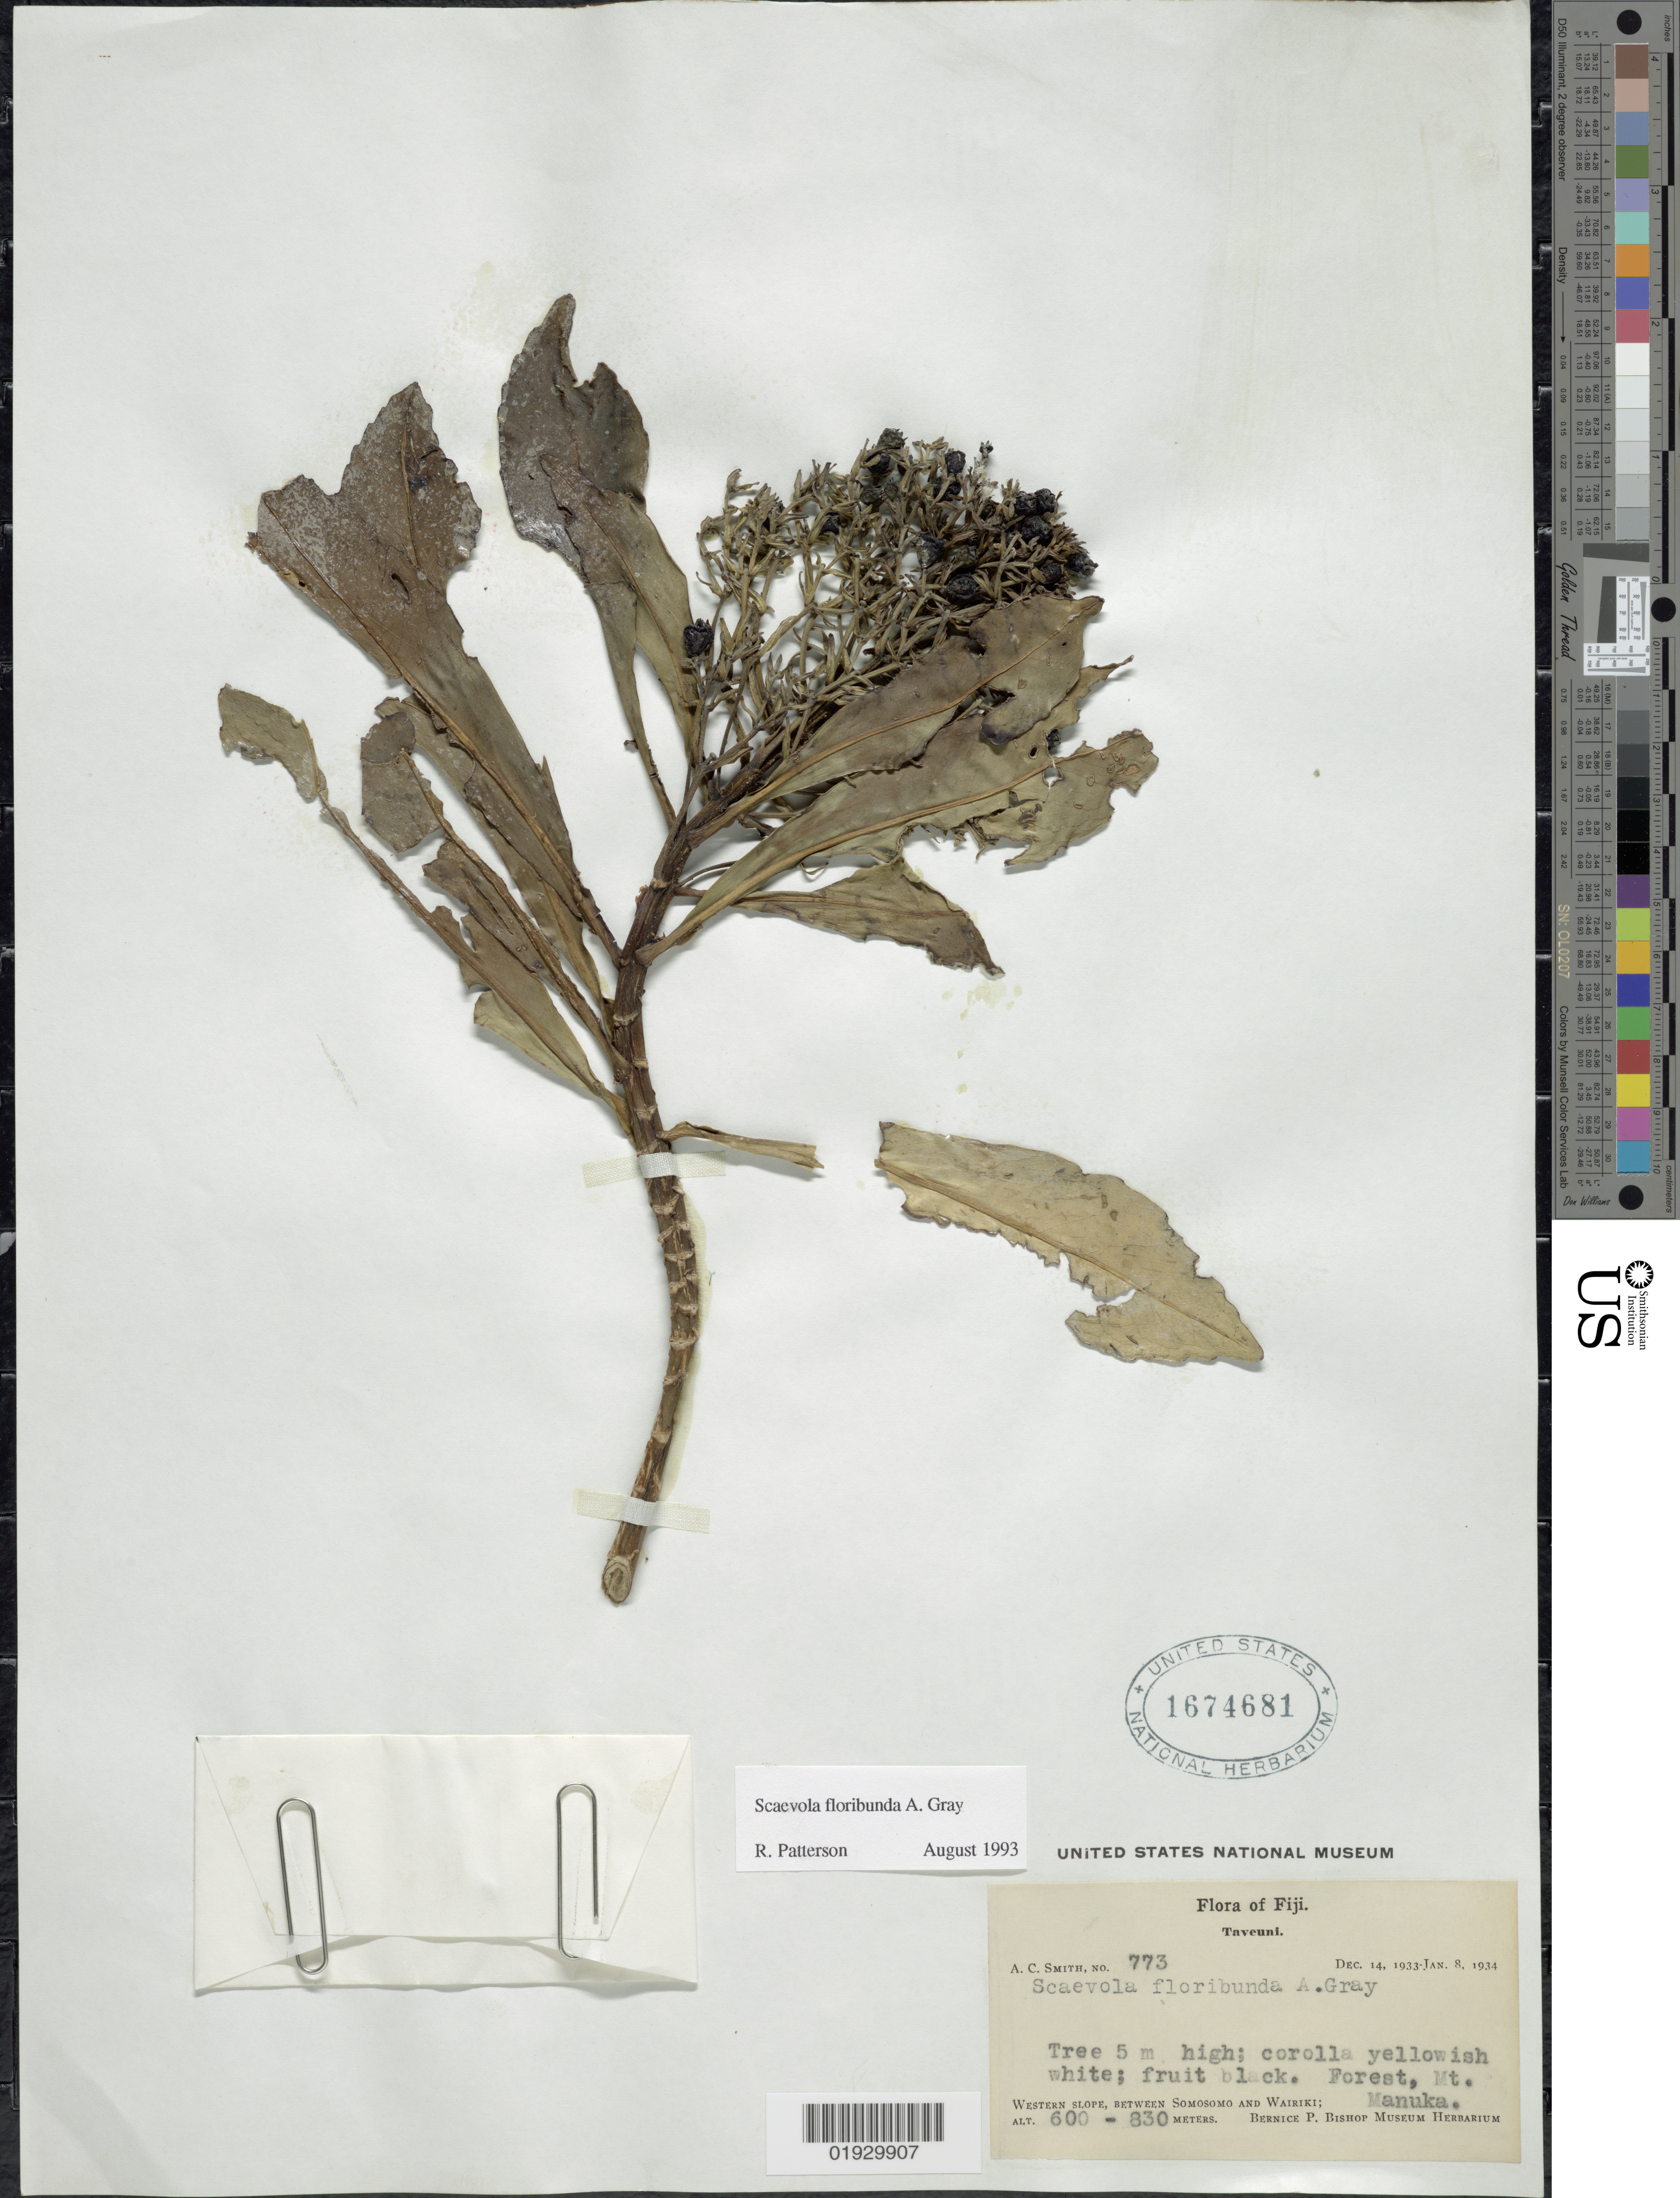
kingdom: Plantae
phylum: Tracheophyta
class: Magnoliopsida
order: Asterales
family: Goodeniaceae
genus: Scaevola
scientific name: Scaevola floribunda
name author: A. Gray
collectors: A. C. Smith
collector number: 773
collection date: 1933-12-14/1934-01-08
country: Fiji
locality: Taveuni. Mt. Manuka. Western slope, between Somosomo and Wairiki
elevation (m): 600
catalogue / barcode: US 1674681